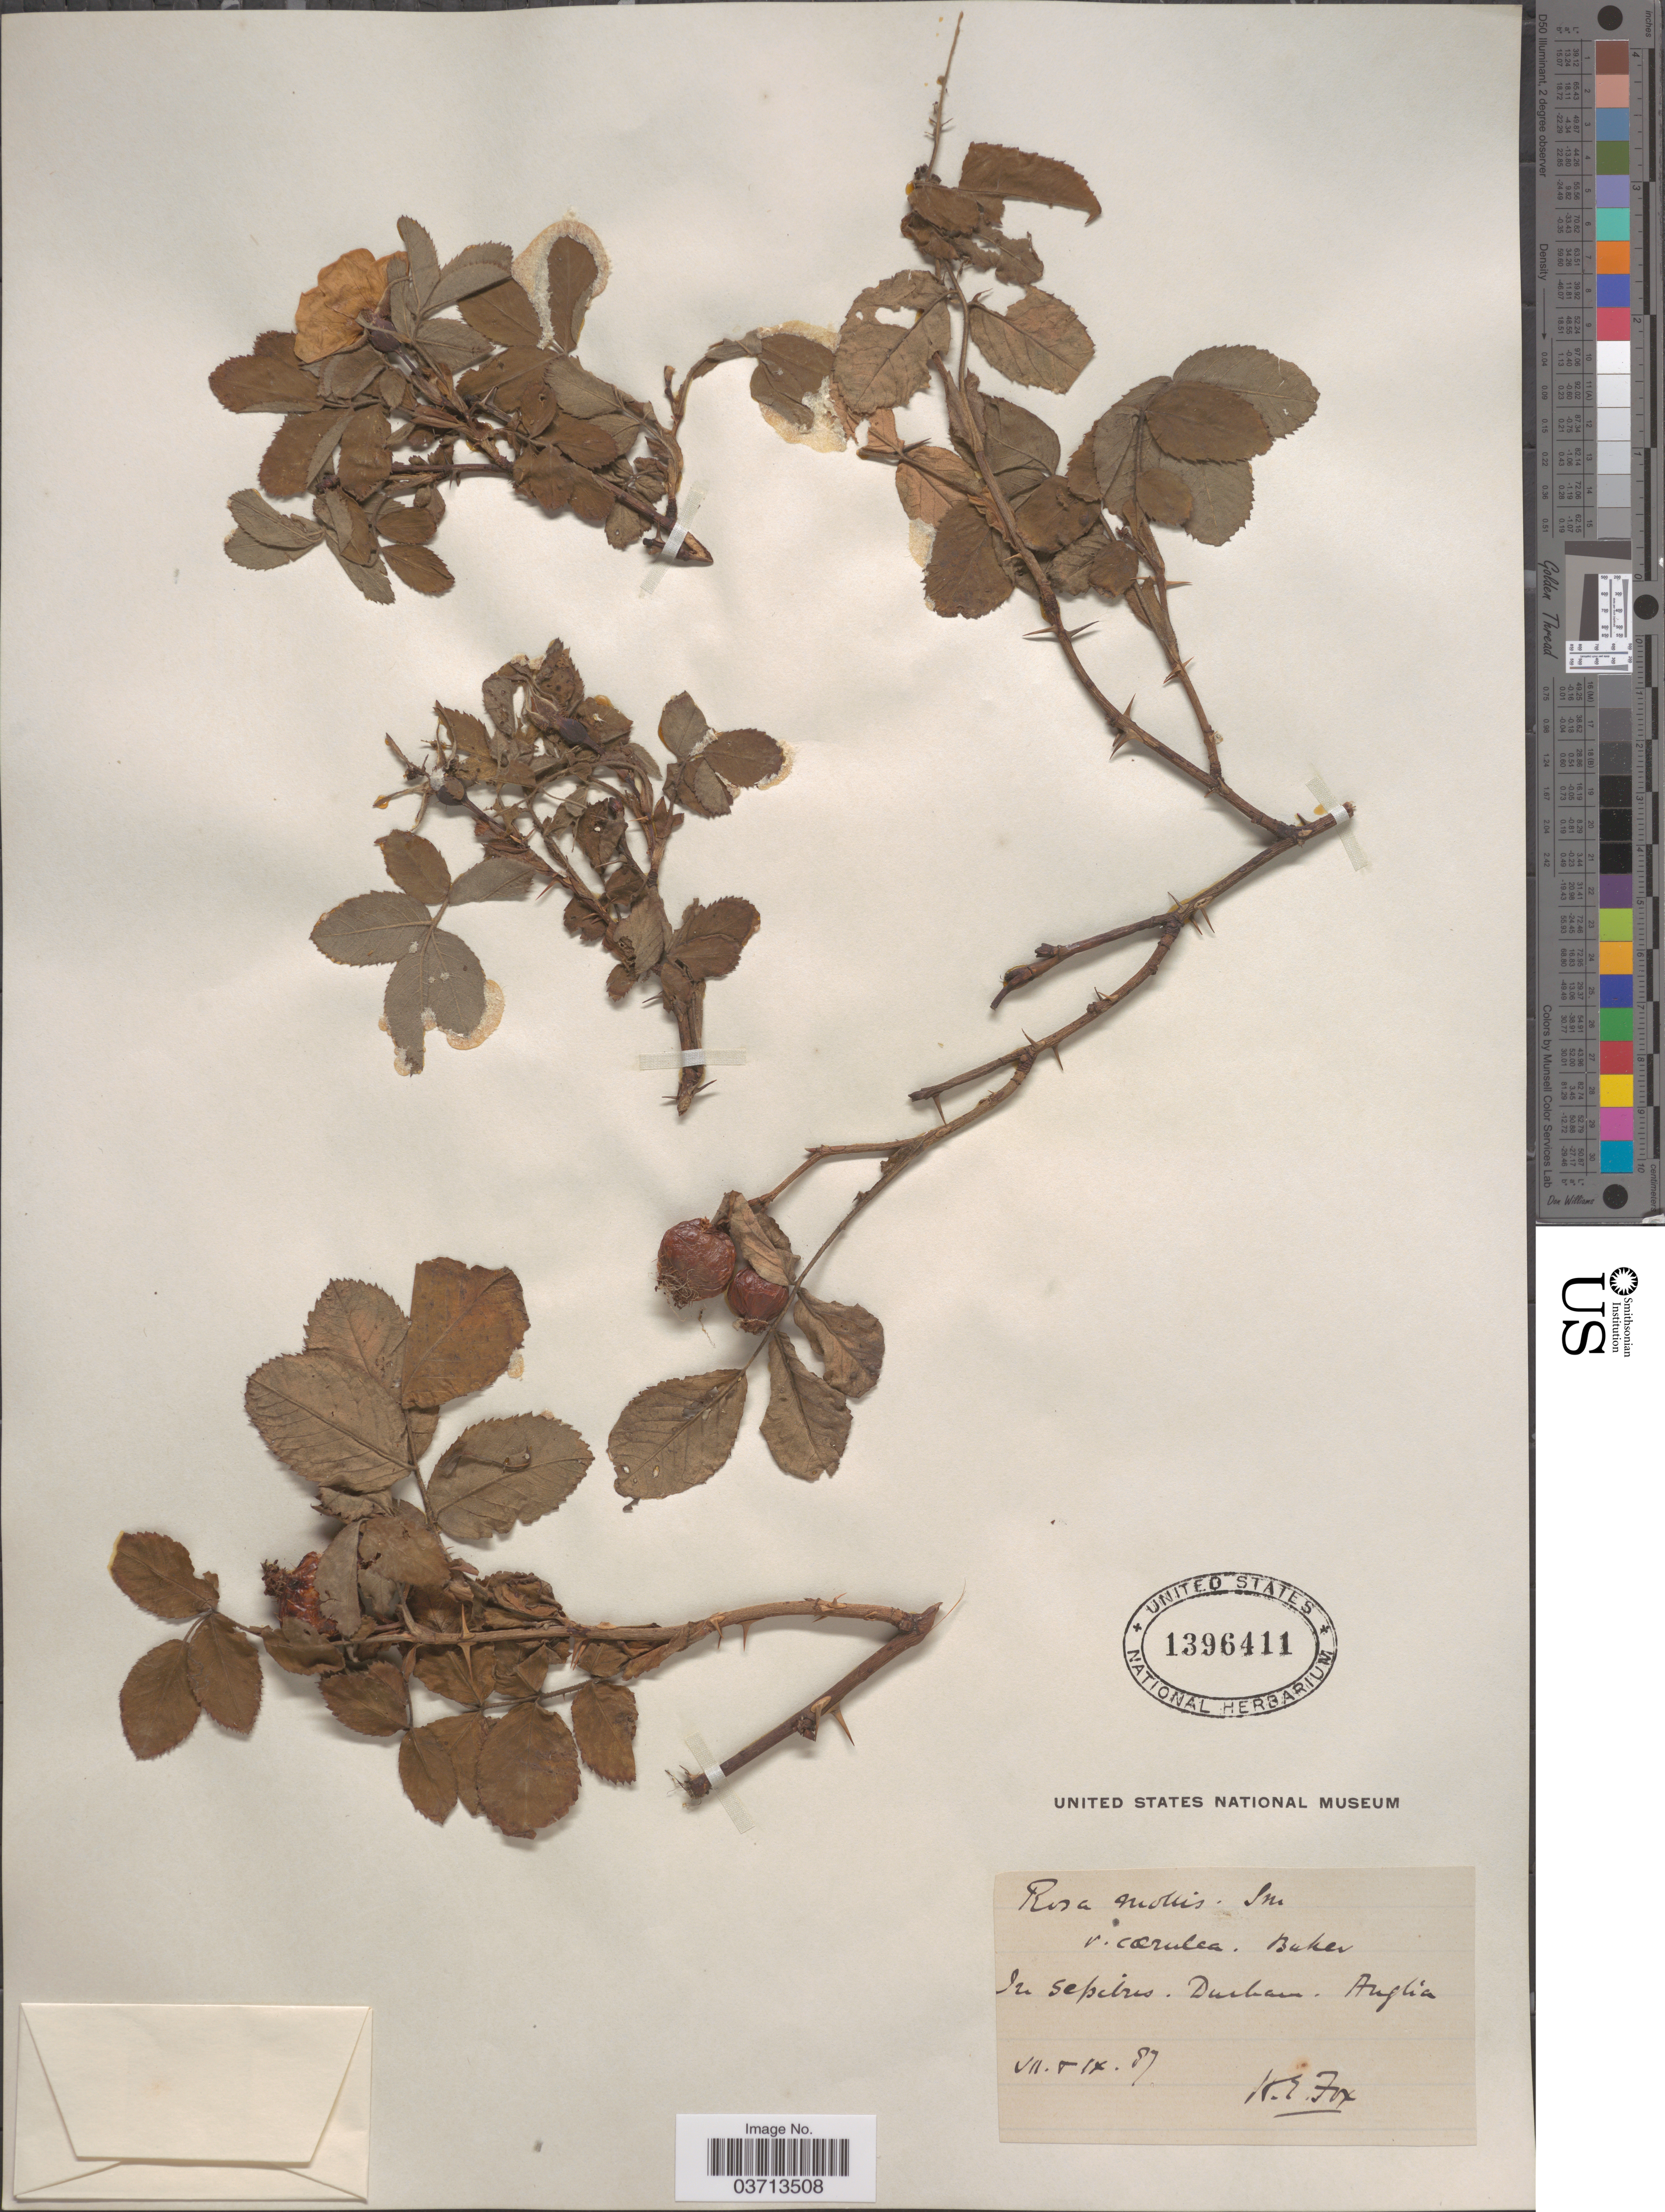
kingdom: Plantae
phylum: Tracheophyta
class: Magnoliopsida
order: Rosales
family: Rosaceae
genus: Rosa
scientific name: Rosa mollis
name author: Sm.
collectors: H. Fox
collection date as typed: Transcribed d/m/y: /7/87 to /9/87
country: United Kingdom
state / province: England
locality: In sepibus. Durham. Anglia.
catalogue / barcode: US 1396411